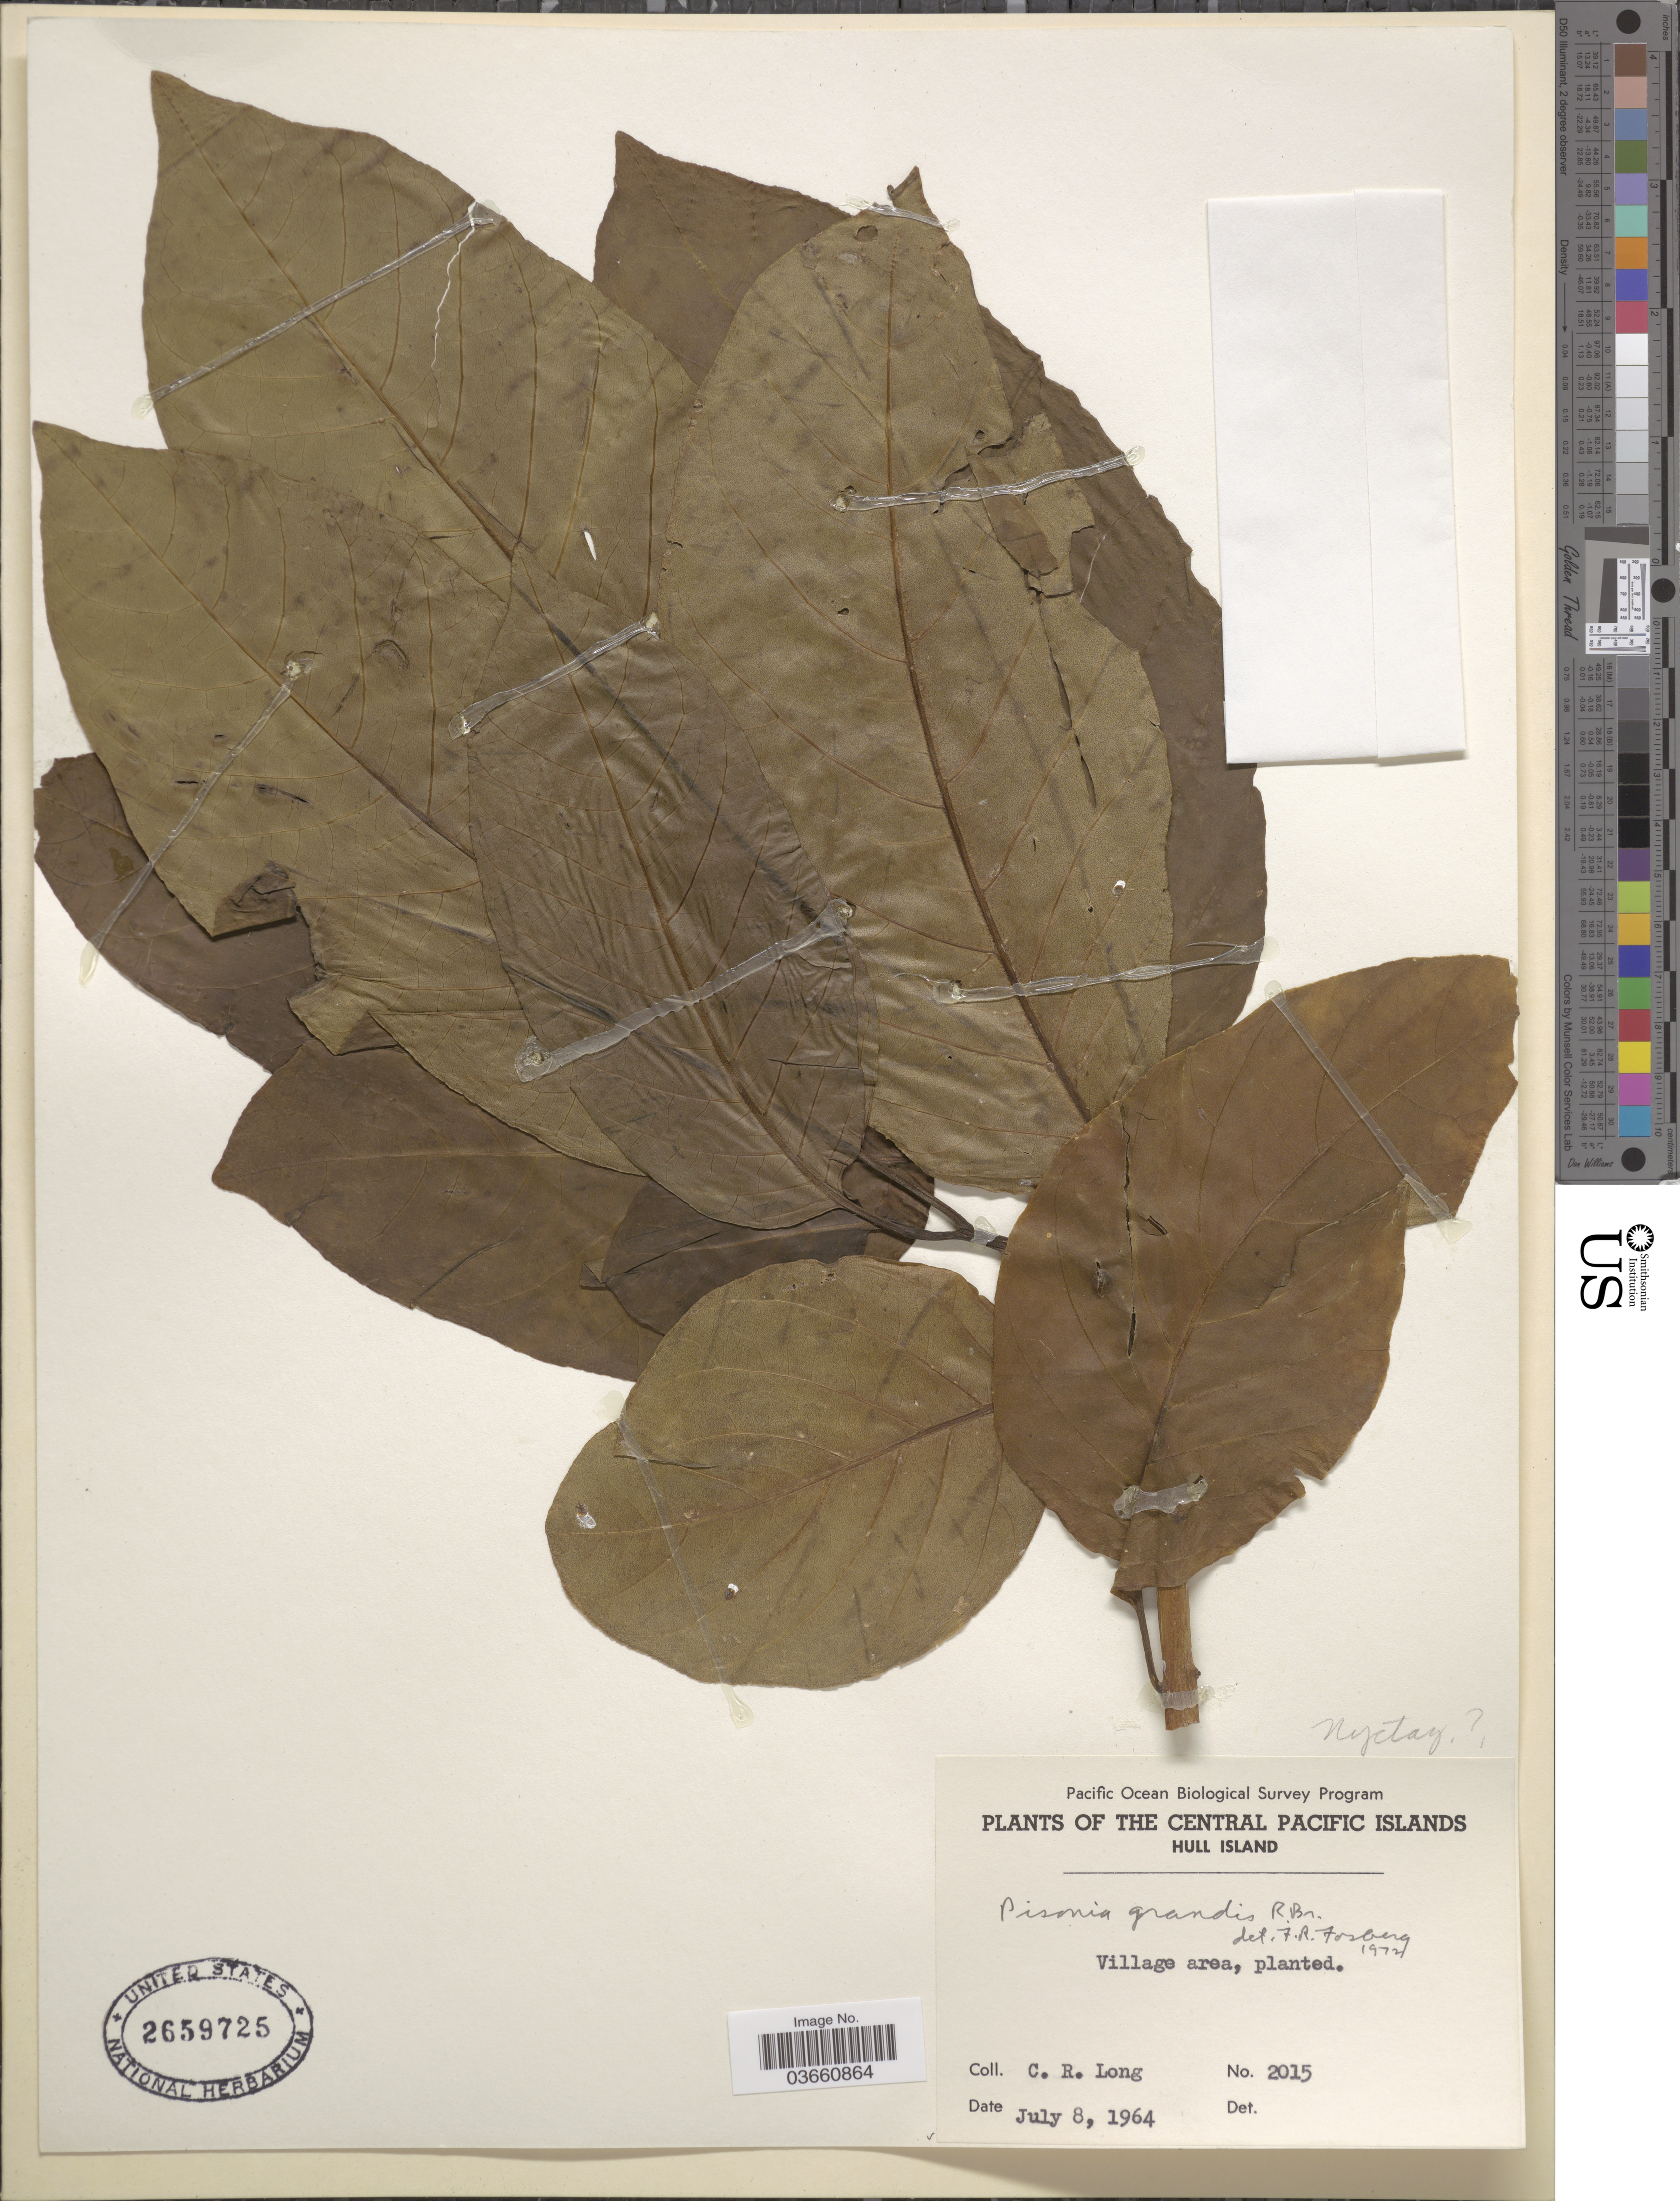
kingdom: Plantae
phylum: Tracheophyta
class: Magnoliopsida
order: Caryophyllales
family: Nyctaginaceae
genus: Pisonia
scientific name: Pisonia grandis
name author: R. Br.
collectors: C. R. Long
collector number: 2015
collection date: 1964-07-08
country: Kiribati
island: Orona [Hull] Atoll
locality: Central Pacific Islands. Hull Island, Village area.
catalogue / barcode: US 2659725